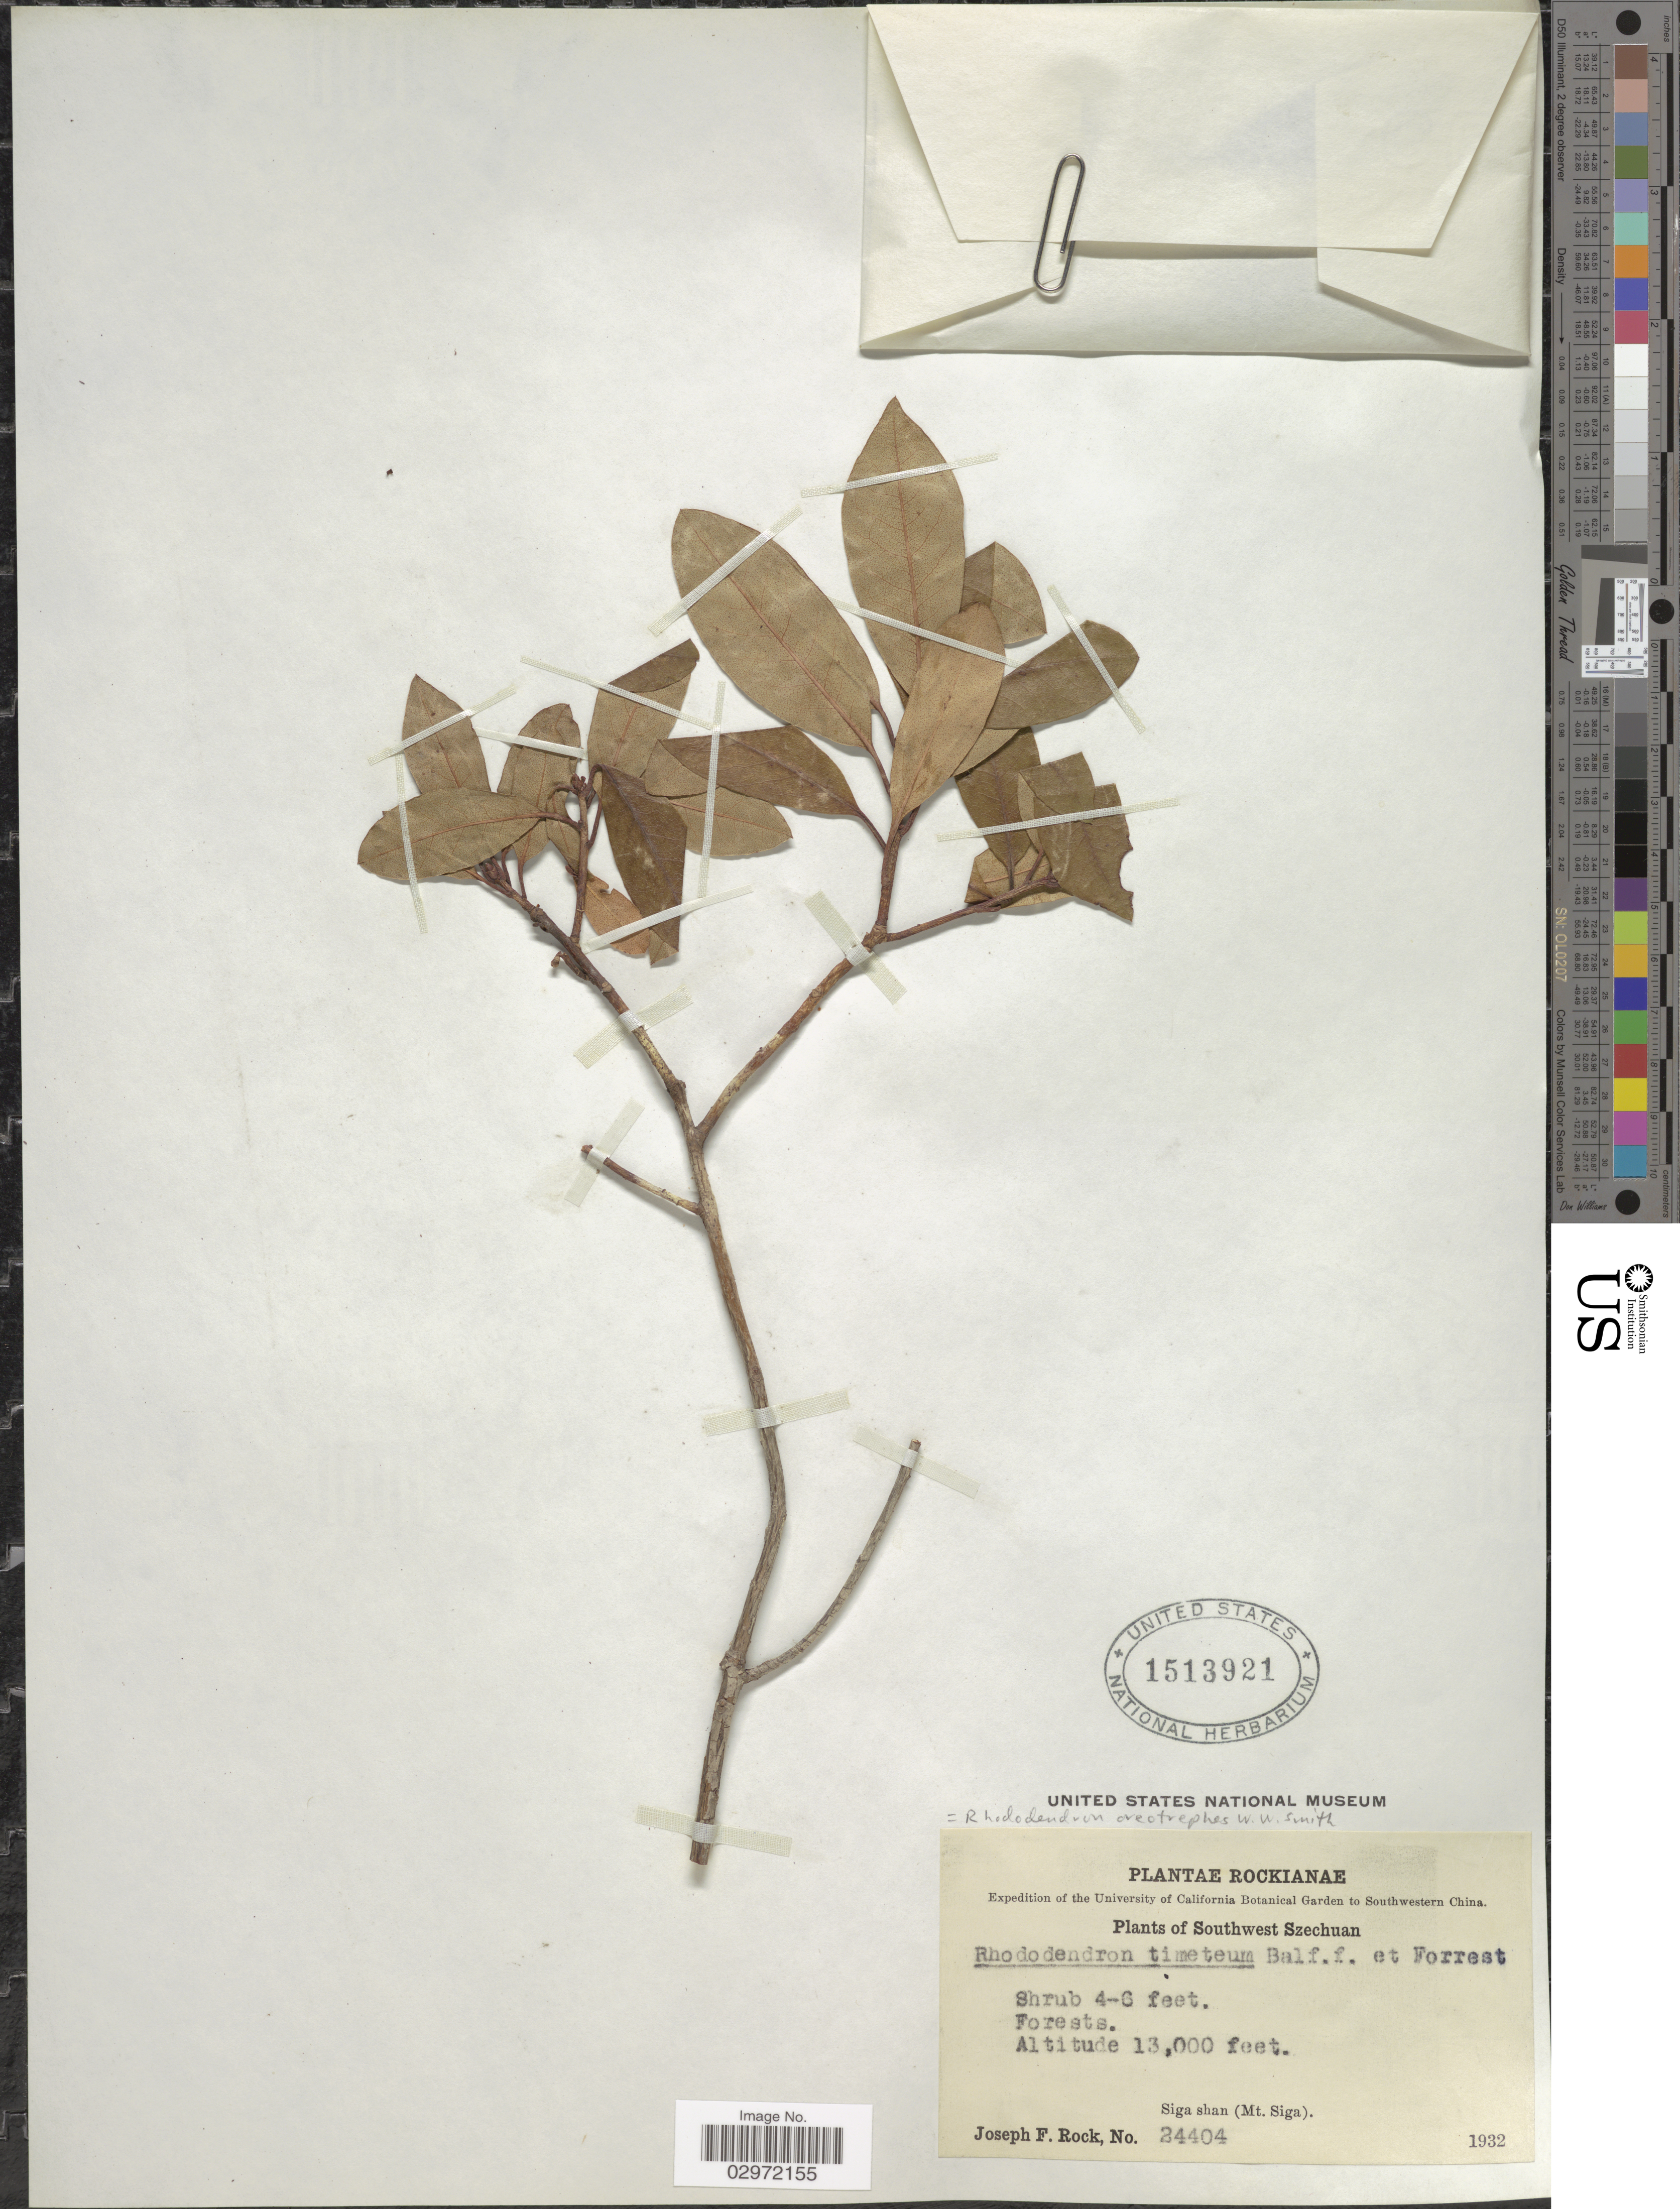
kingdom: Plantae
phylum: Tracheophyta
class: Magnoliopsida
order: Ericales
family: Ericaceae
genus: Rhododendron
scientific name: Rhododendron oreotrephes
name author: W.W. Sm.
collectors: J. F. Rock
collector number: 24404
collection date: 1932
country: China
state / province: Sichuan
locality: Southwestern China. Southwest Szechuan. Siga shan (Mt. Siga).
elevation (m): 3962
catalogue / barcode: US 1513921